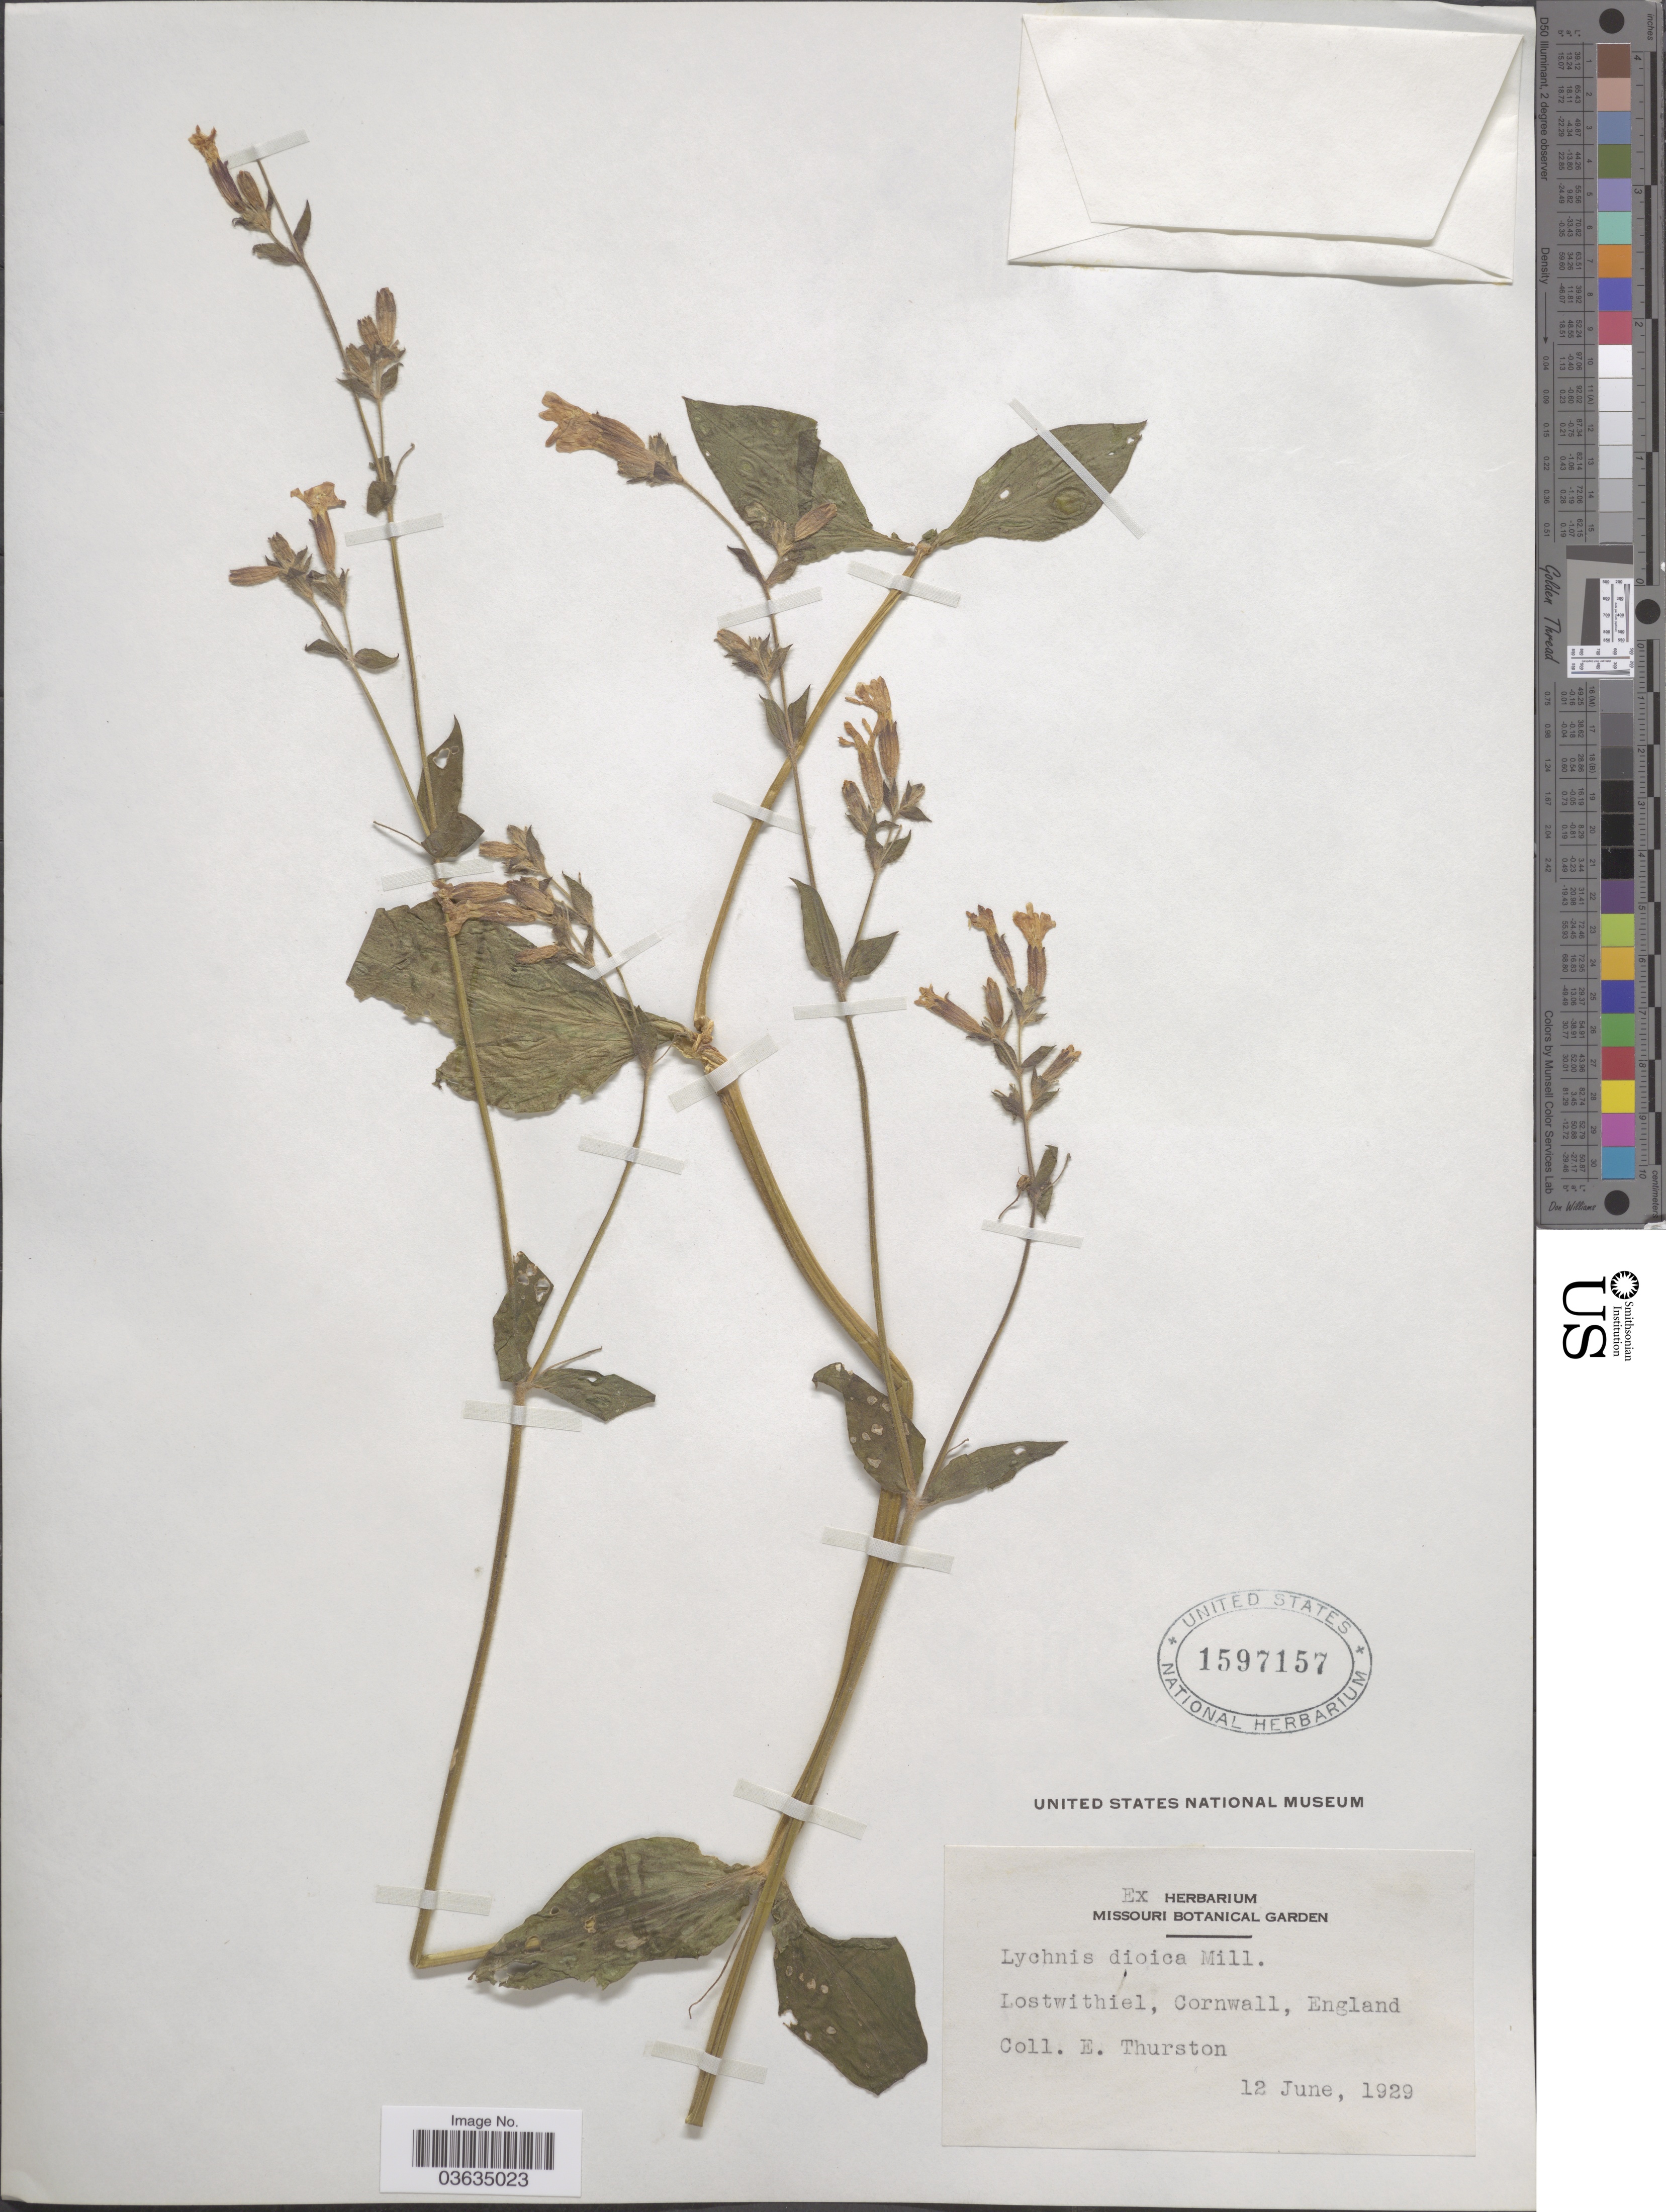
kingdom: Plantae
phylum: Tracheophyta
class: Magnoliopsida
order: Caryophyllales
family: Caryophyllaceae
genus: Silene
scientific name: Silene dioica subsp. dioica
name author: (L.) Clairv.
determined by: Strong, Mark T., (BOT), Smithsonian Institution - National Museum of Natural History (UNITED STATES)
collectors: E. Thurston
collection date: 1929-06-12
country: United Kingdom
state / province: England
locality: Lostwithiel, Cornwall.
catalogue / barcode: US 1597157